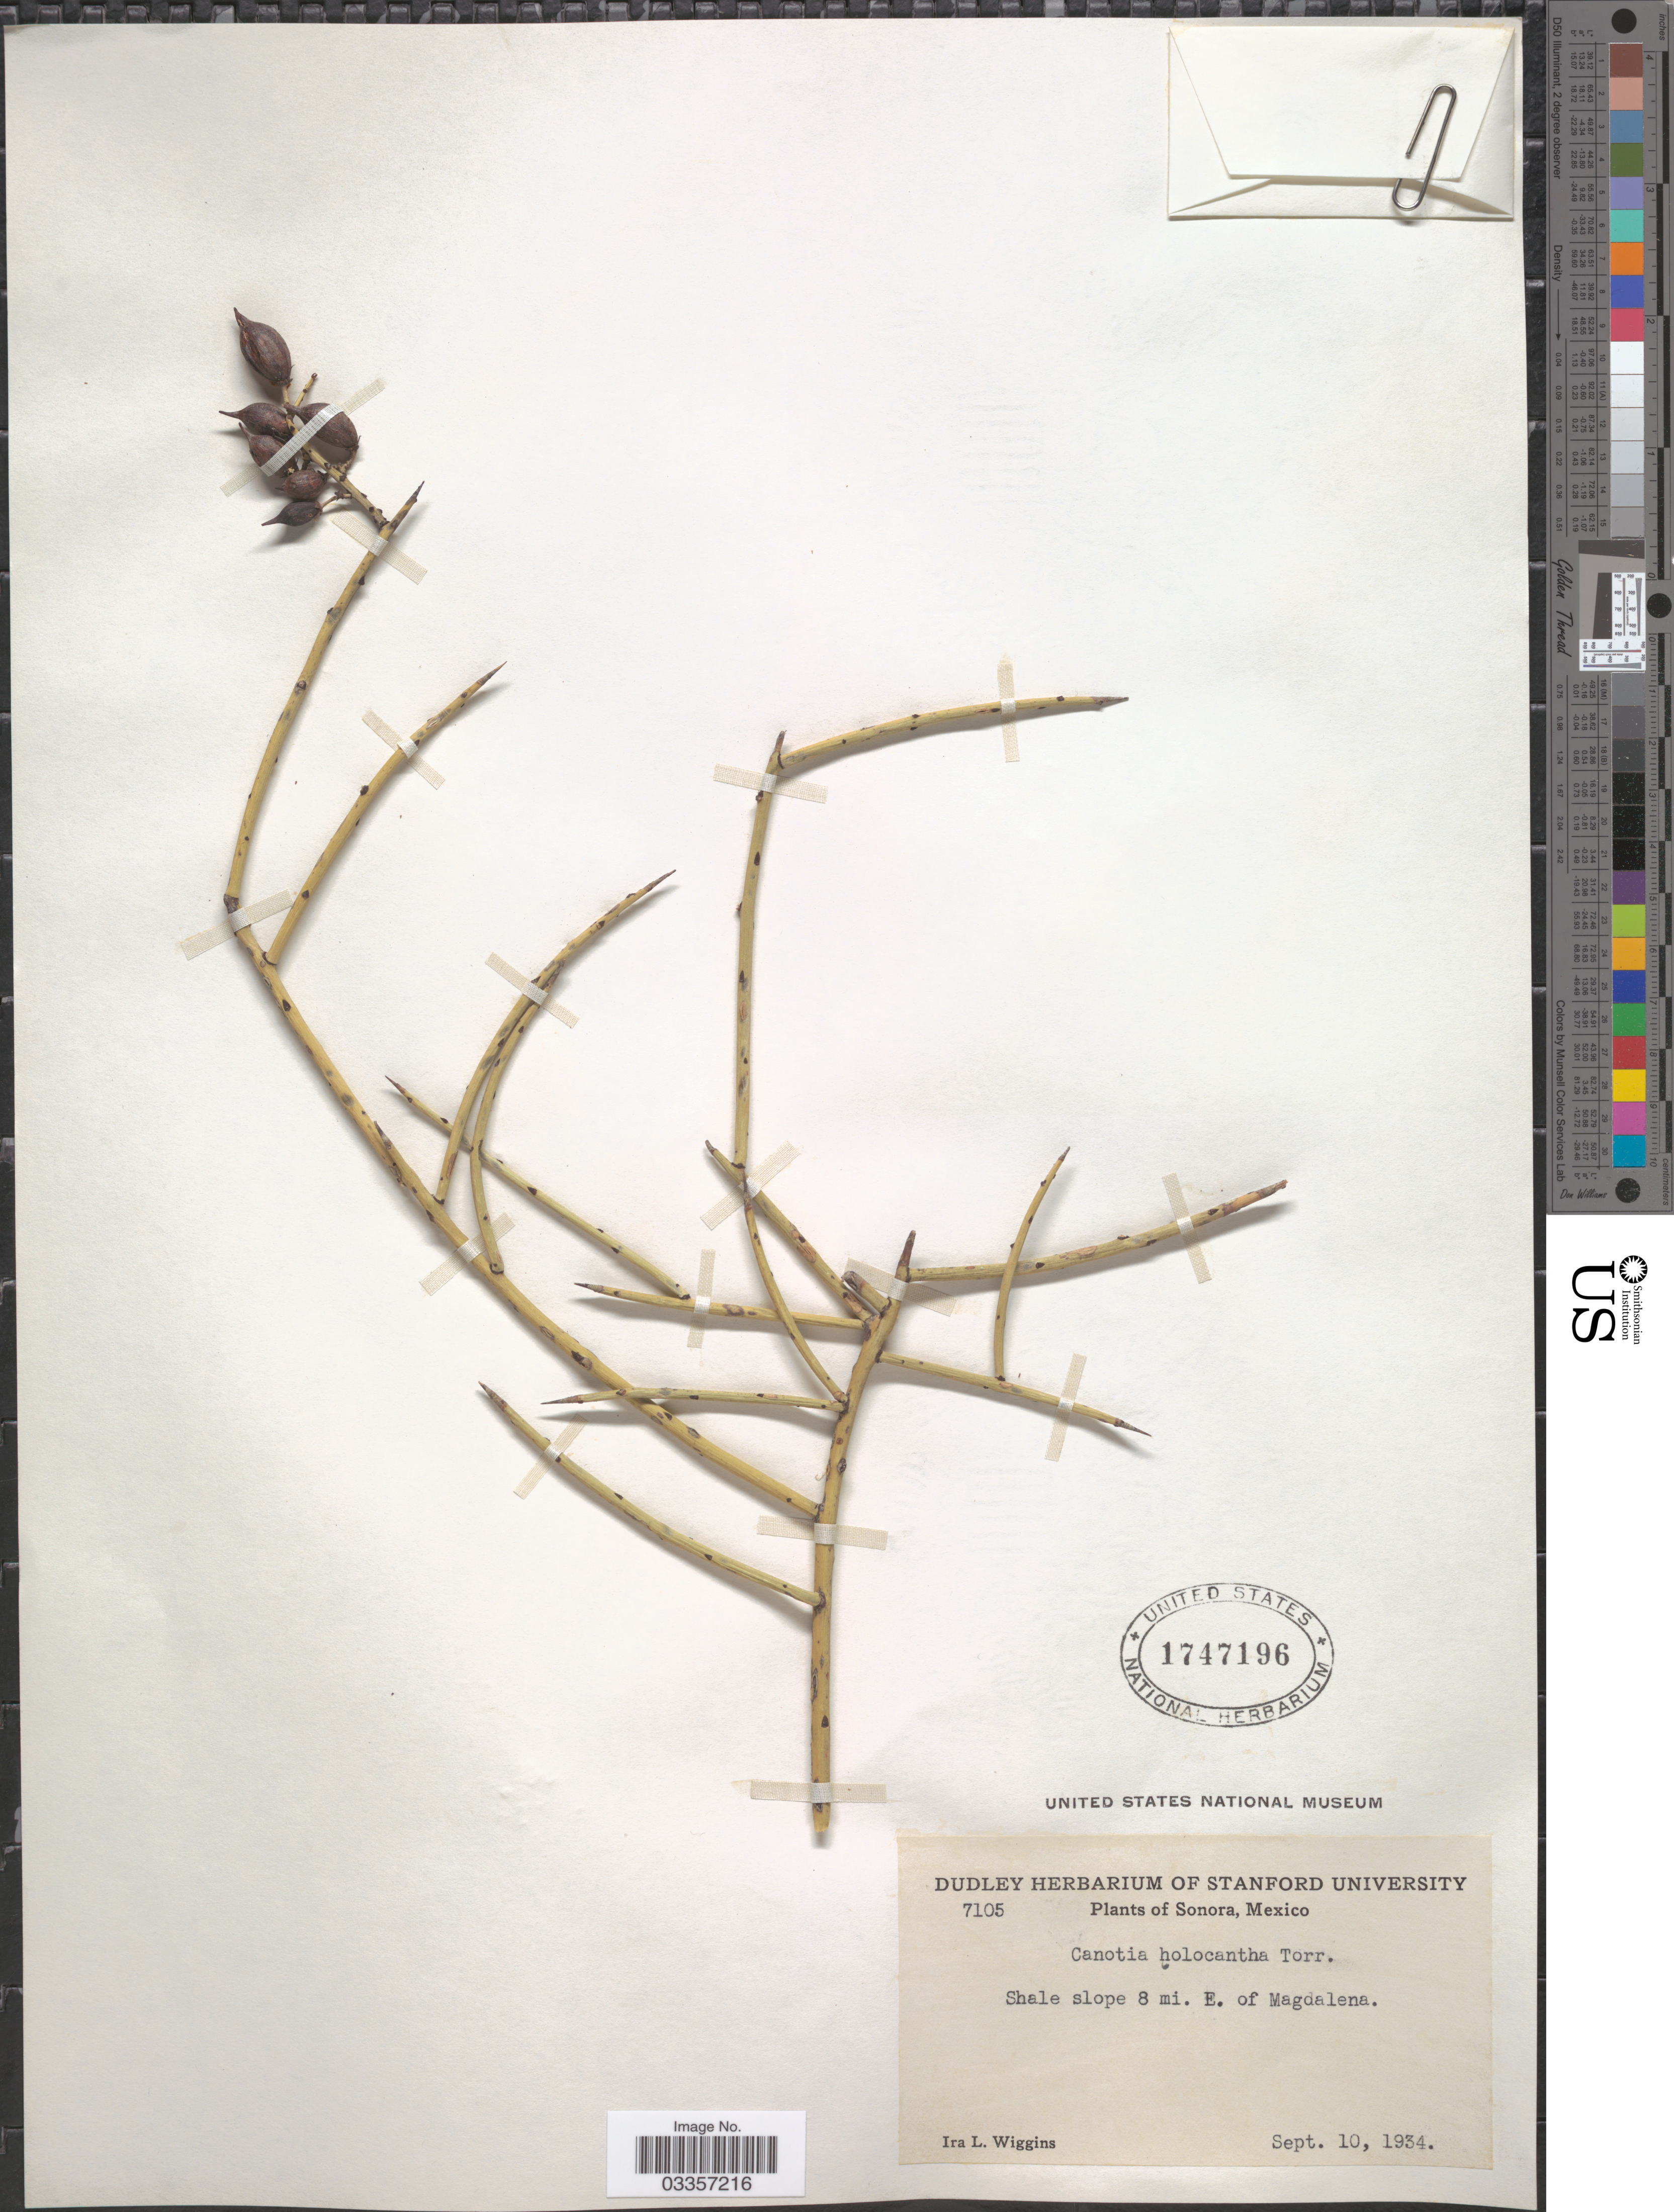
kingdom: Plantae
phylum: Tracheophyta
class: Magnoliopsida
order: Celastrales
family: Celastraceae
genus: Canotia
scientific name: Canotia holacantha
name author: Torr.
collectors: I. L. Wiggins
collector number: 7105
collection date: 1934-09-10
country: Mexico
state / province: Sonora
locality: Shale slope 8 mi. E. of Magdalena.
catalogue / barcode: US 1747196